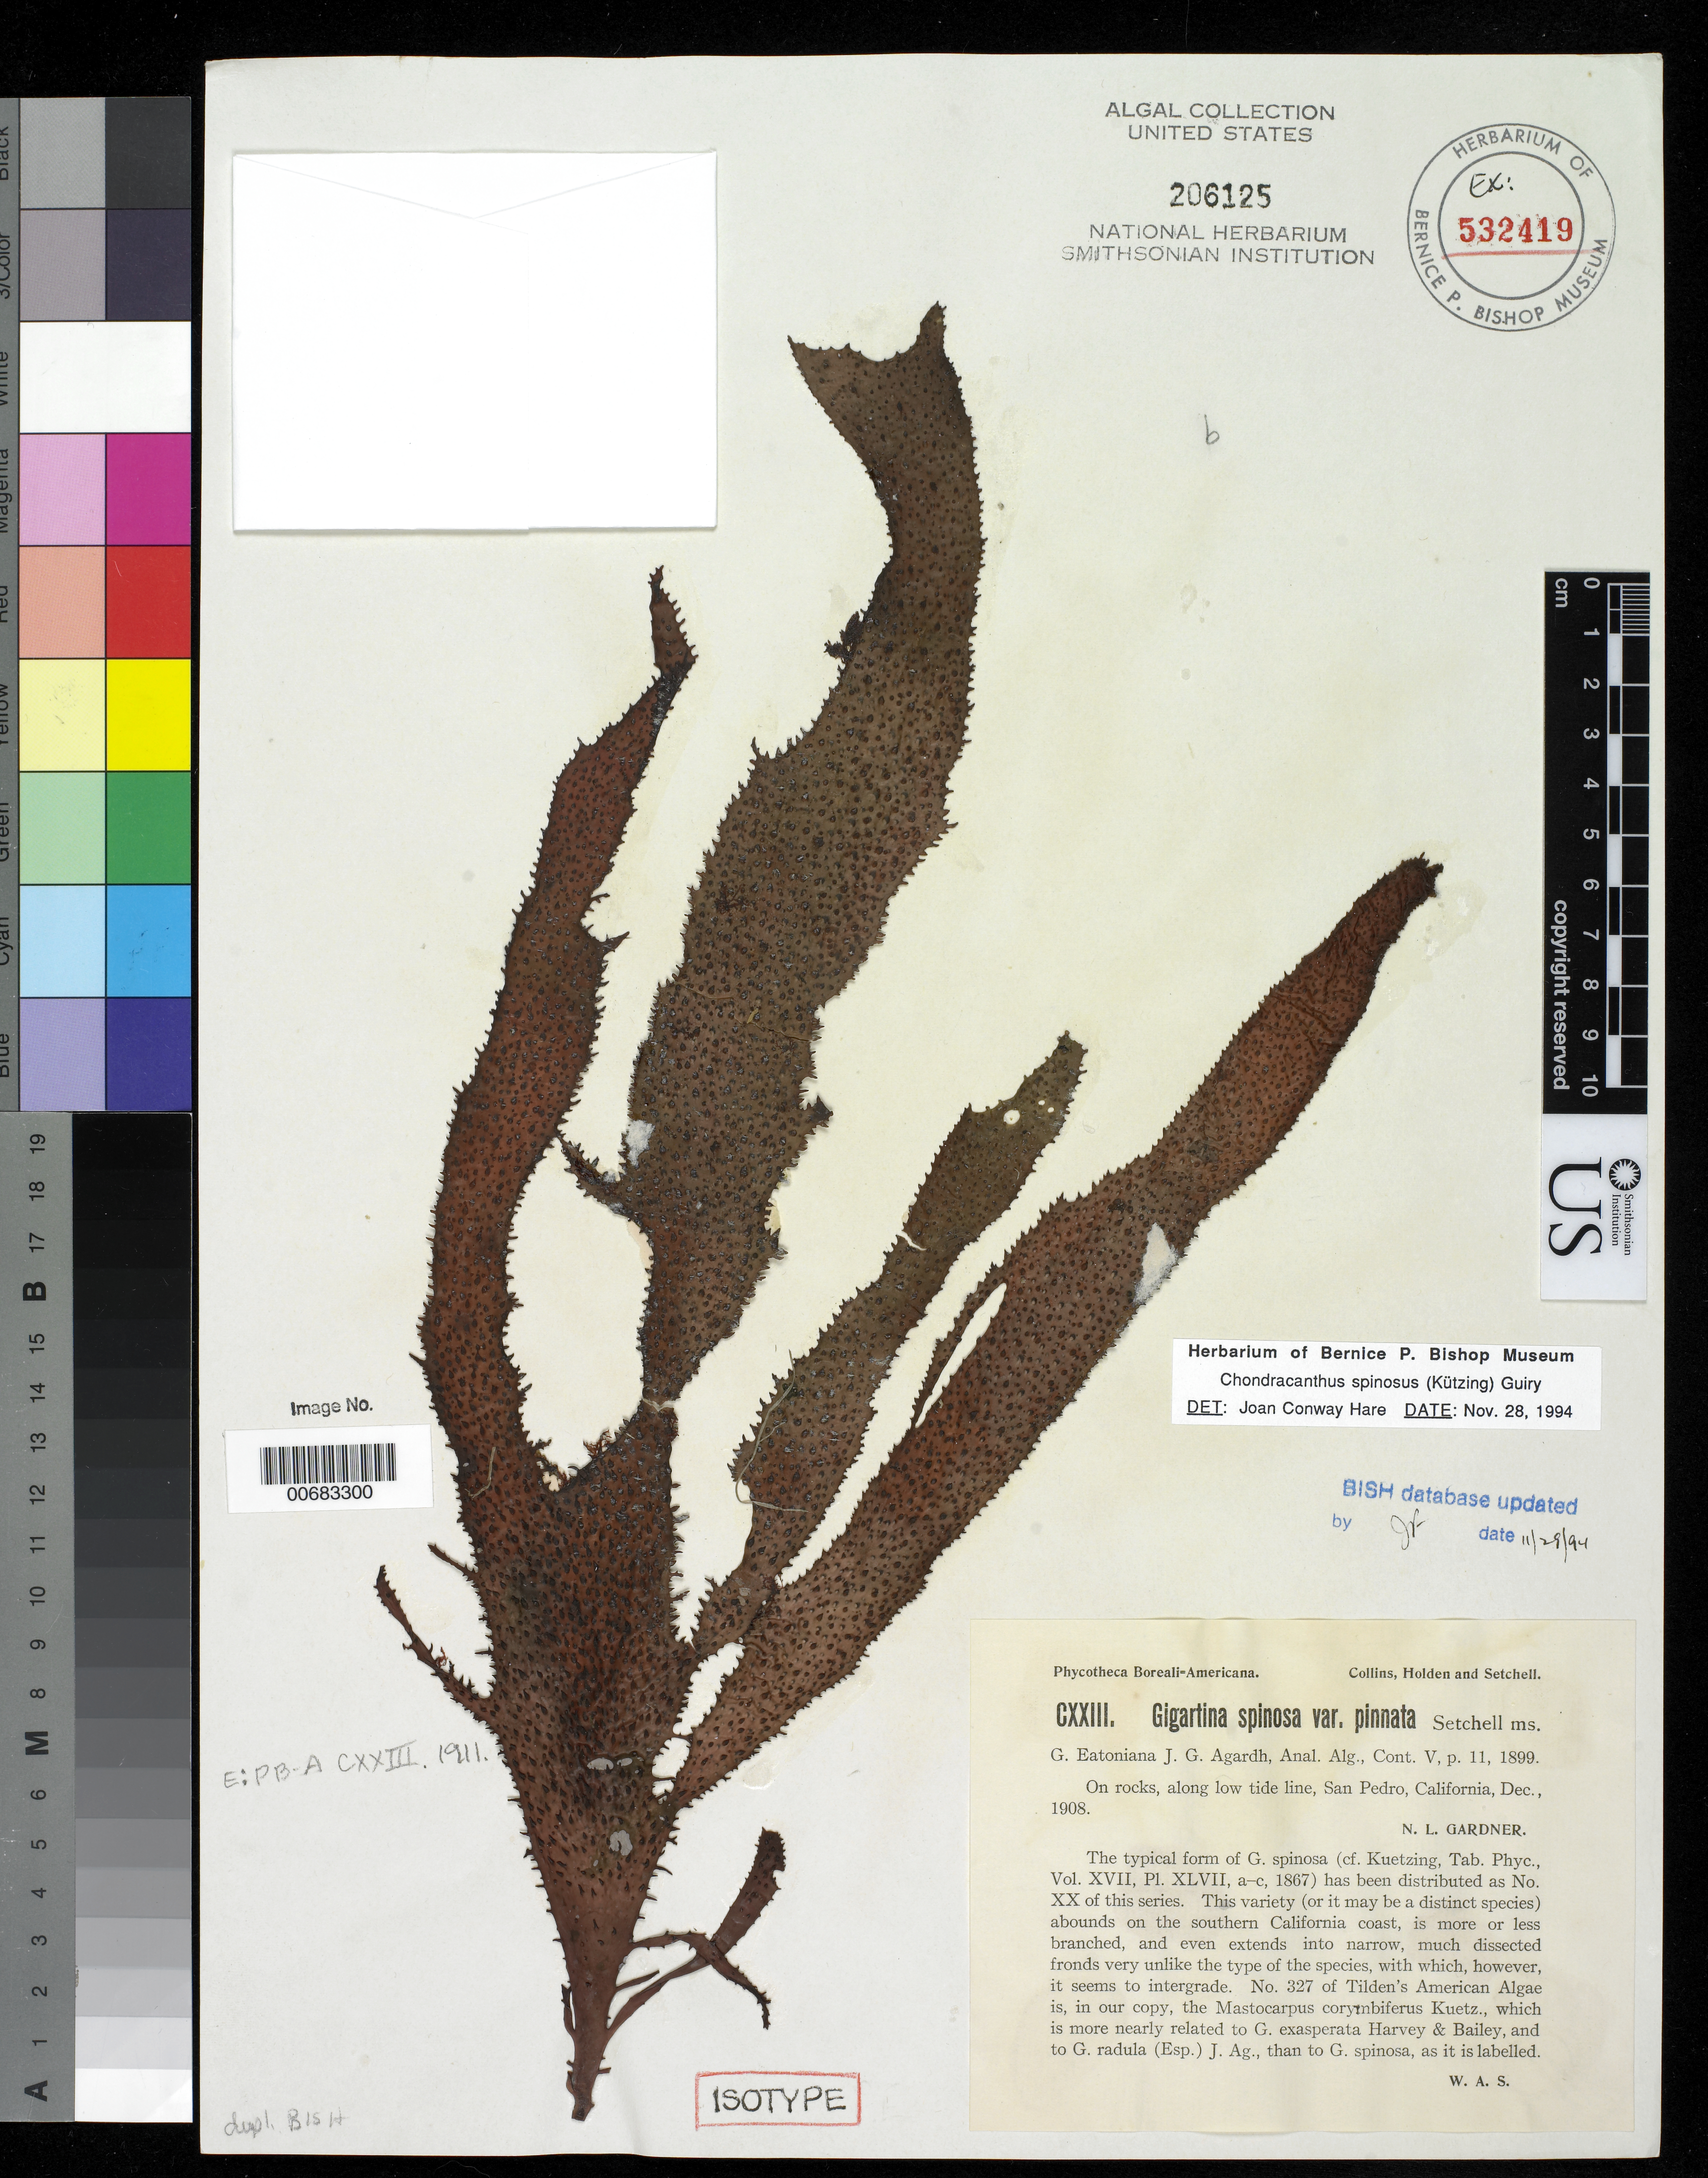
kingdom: Plantae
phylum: Rhodophyta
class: Florideophyceae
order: Gigartinales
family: Gigartinaceae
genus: Gigartina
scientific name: Gigartina spinosa var. pinnata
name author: Setch. in Collins et al.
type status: Isotype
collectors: N. Gardner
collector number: PB-A CXXIII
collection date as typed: Dec 1908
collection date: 1908-12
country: United States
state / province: California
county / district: Los Angeles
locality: San Pedro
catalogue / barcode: US 206125